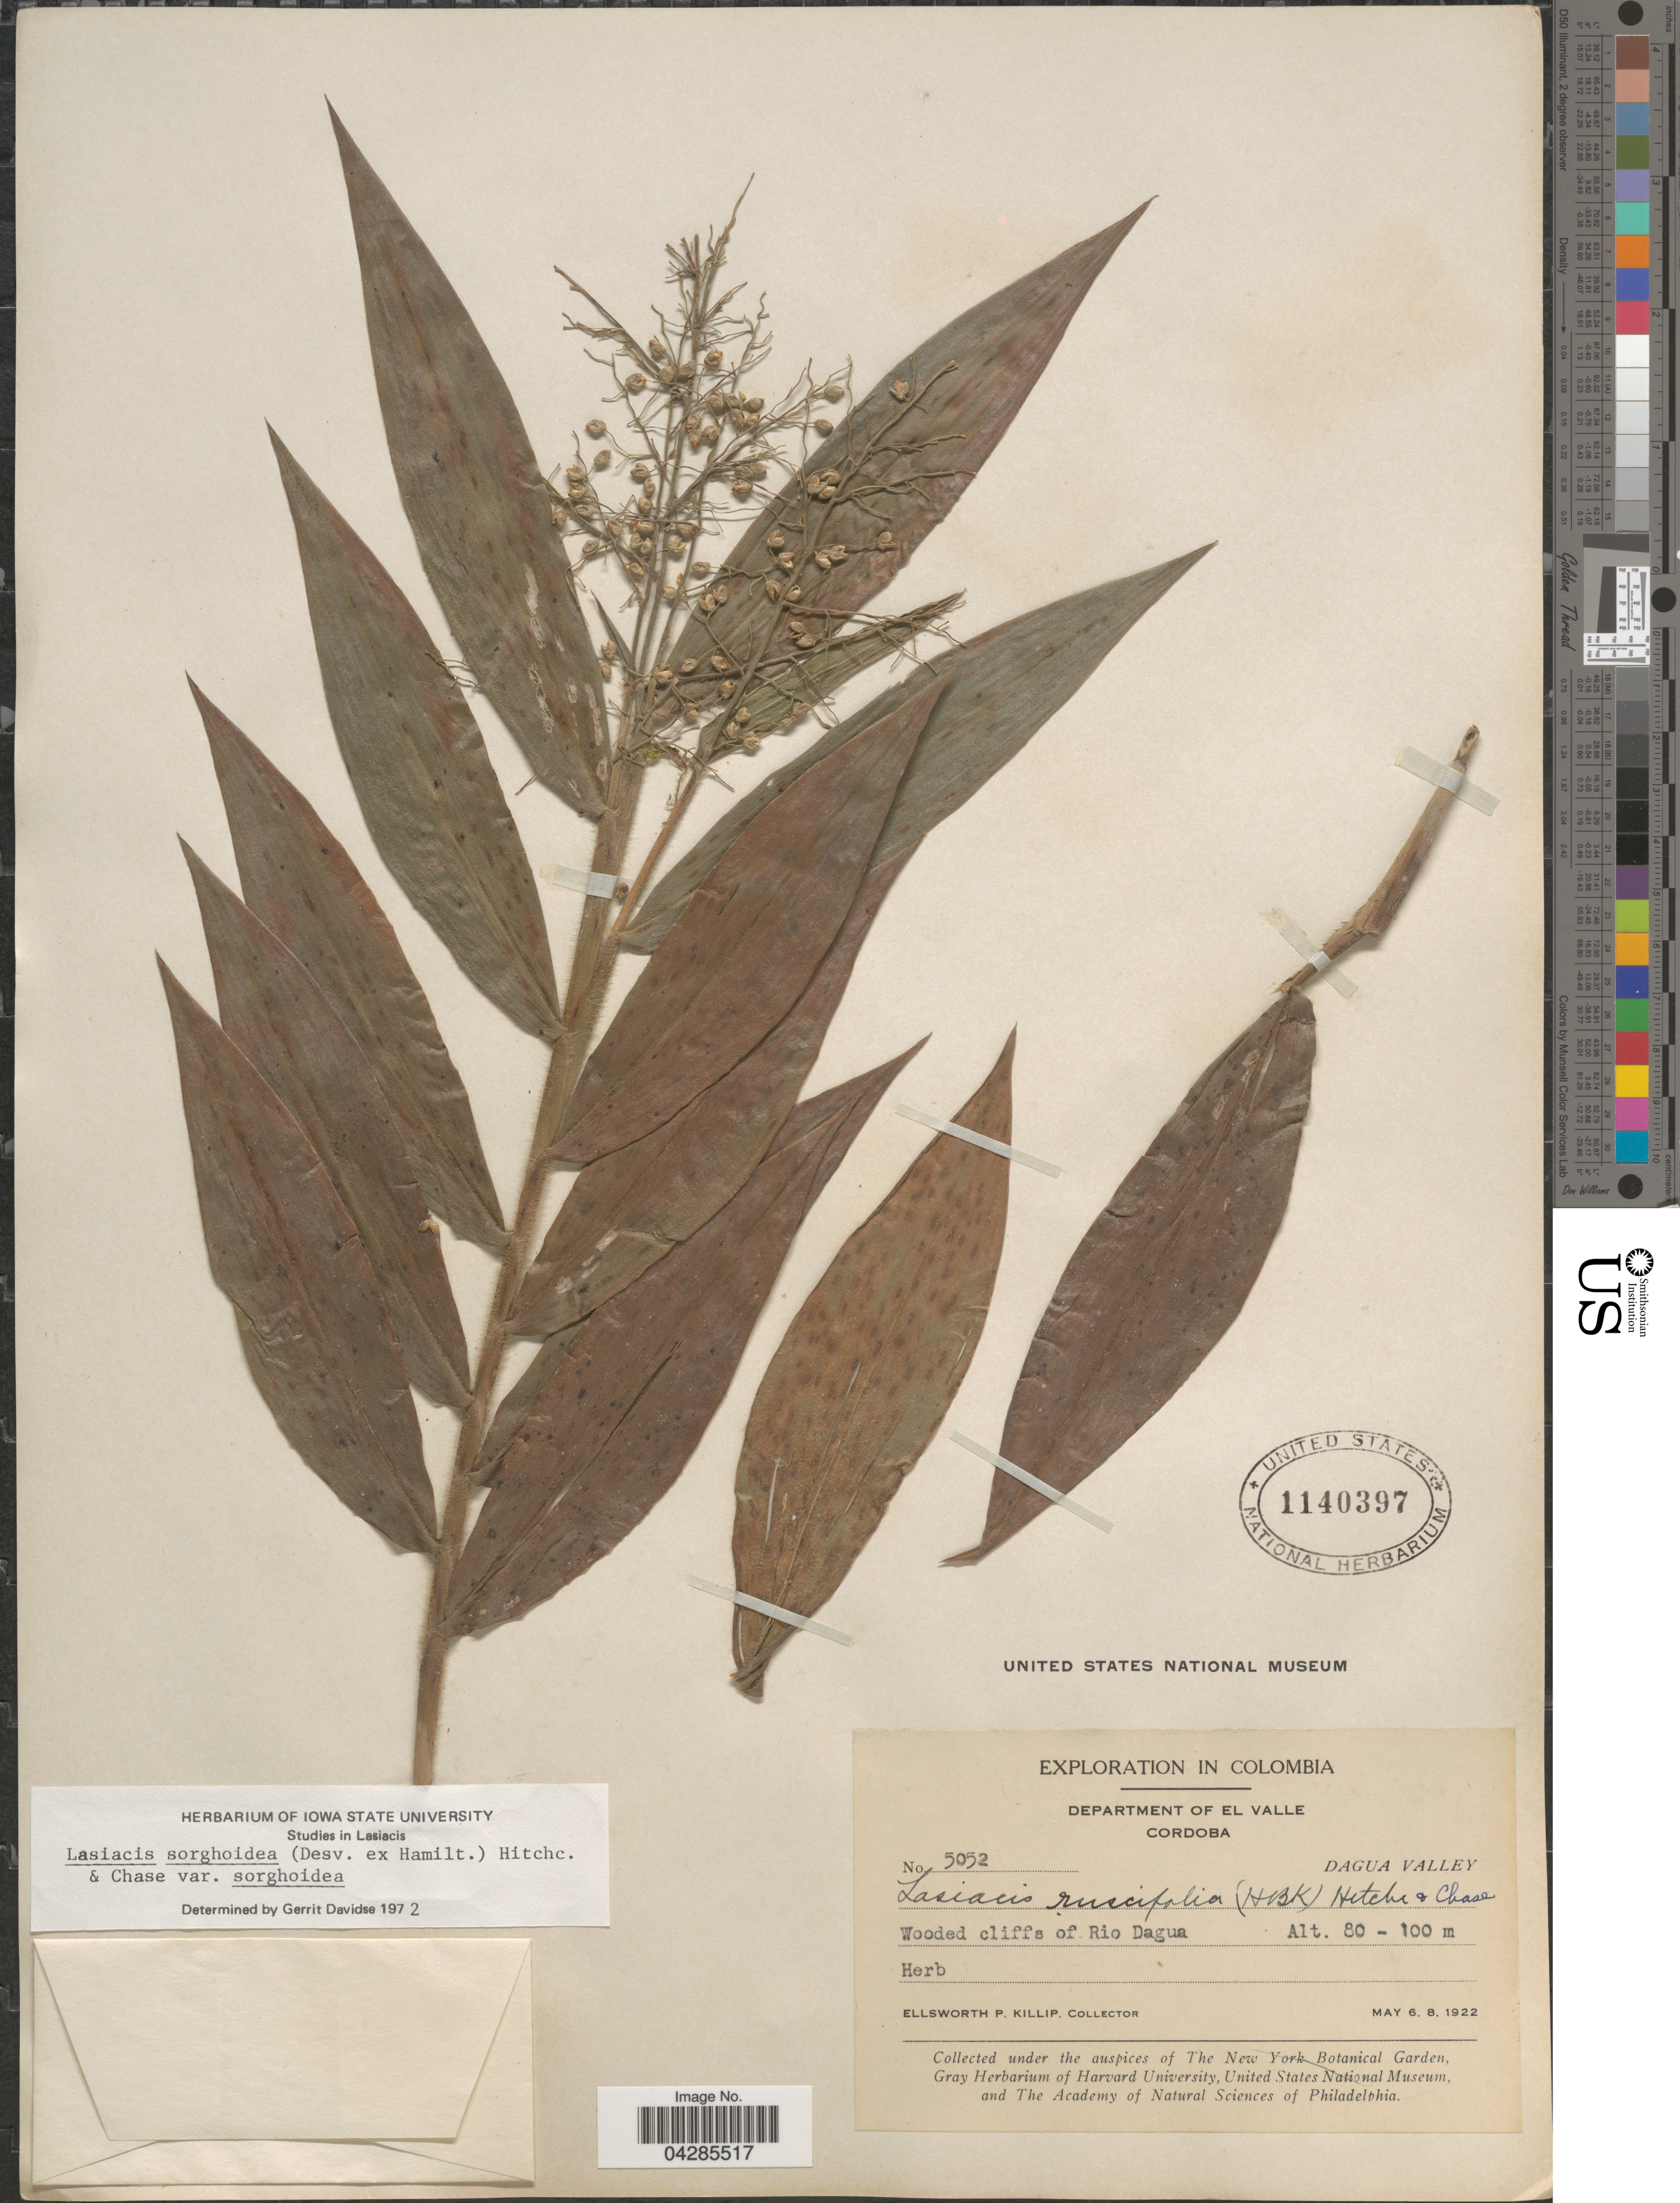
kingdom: Plantae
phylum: Tracheophyta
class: Liliopsida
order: Poales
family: Poaceae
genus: Lasiacis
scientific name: Lasiacis sorghoidea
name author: (Desv. ex Ham.) Hitchc. & Chase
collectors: E. P. Killip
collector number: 5052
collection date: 1922-05-06/1922-05-08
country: Colombia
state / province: Córdoba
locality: Exploration in Colombia. Department of El Valle. Cordoba. Dagua Valley. Wooded cliffs of Rio Dagua.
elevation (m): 80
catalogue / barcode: US 1140397